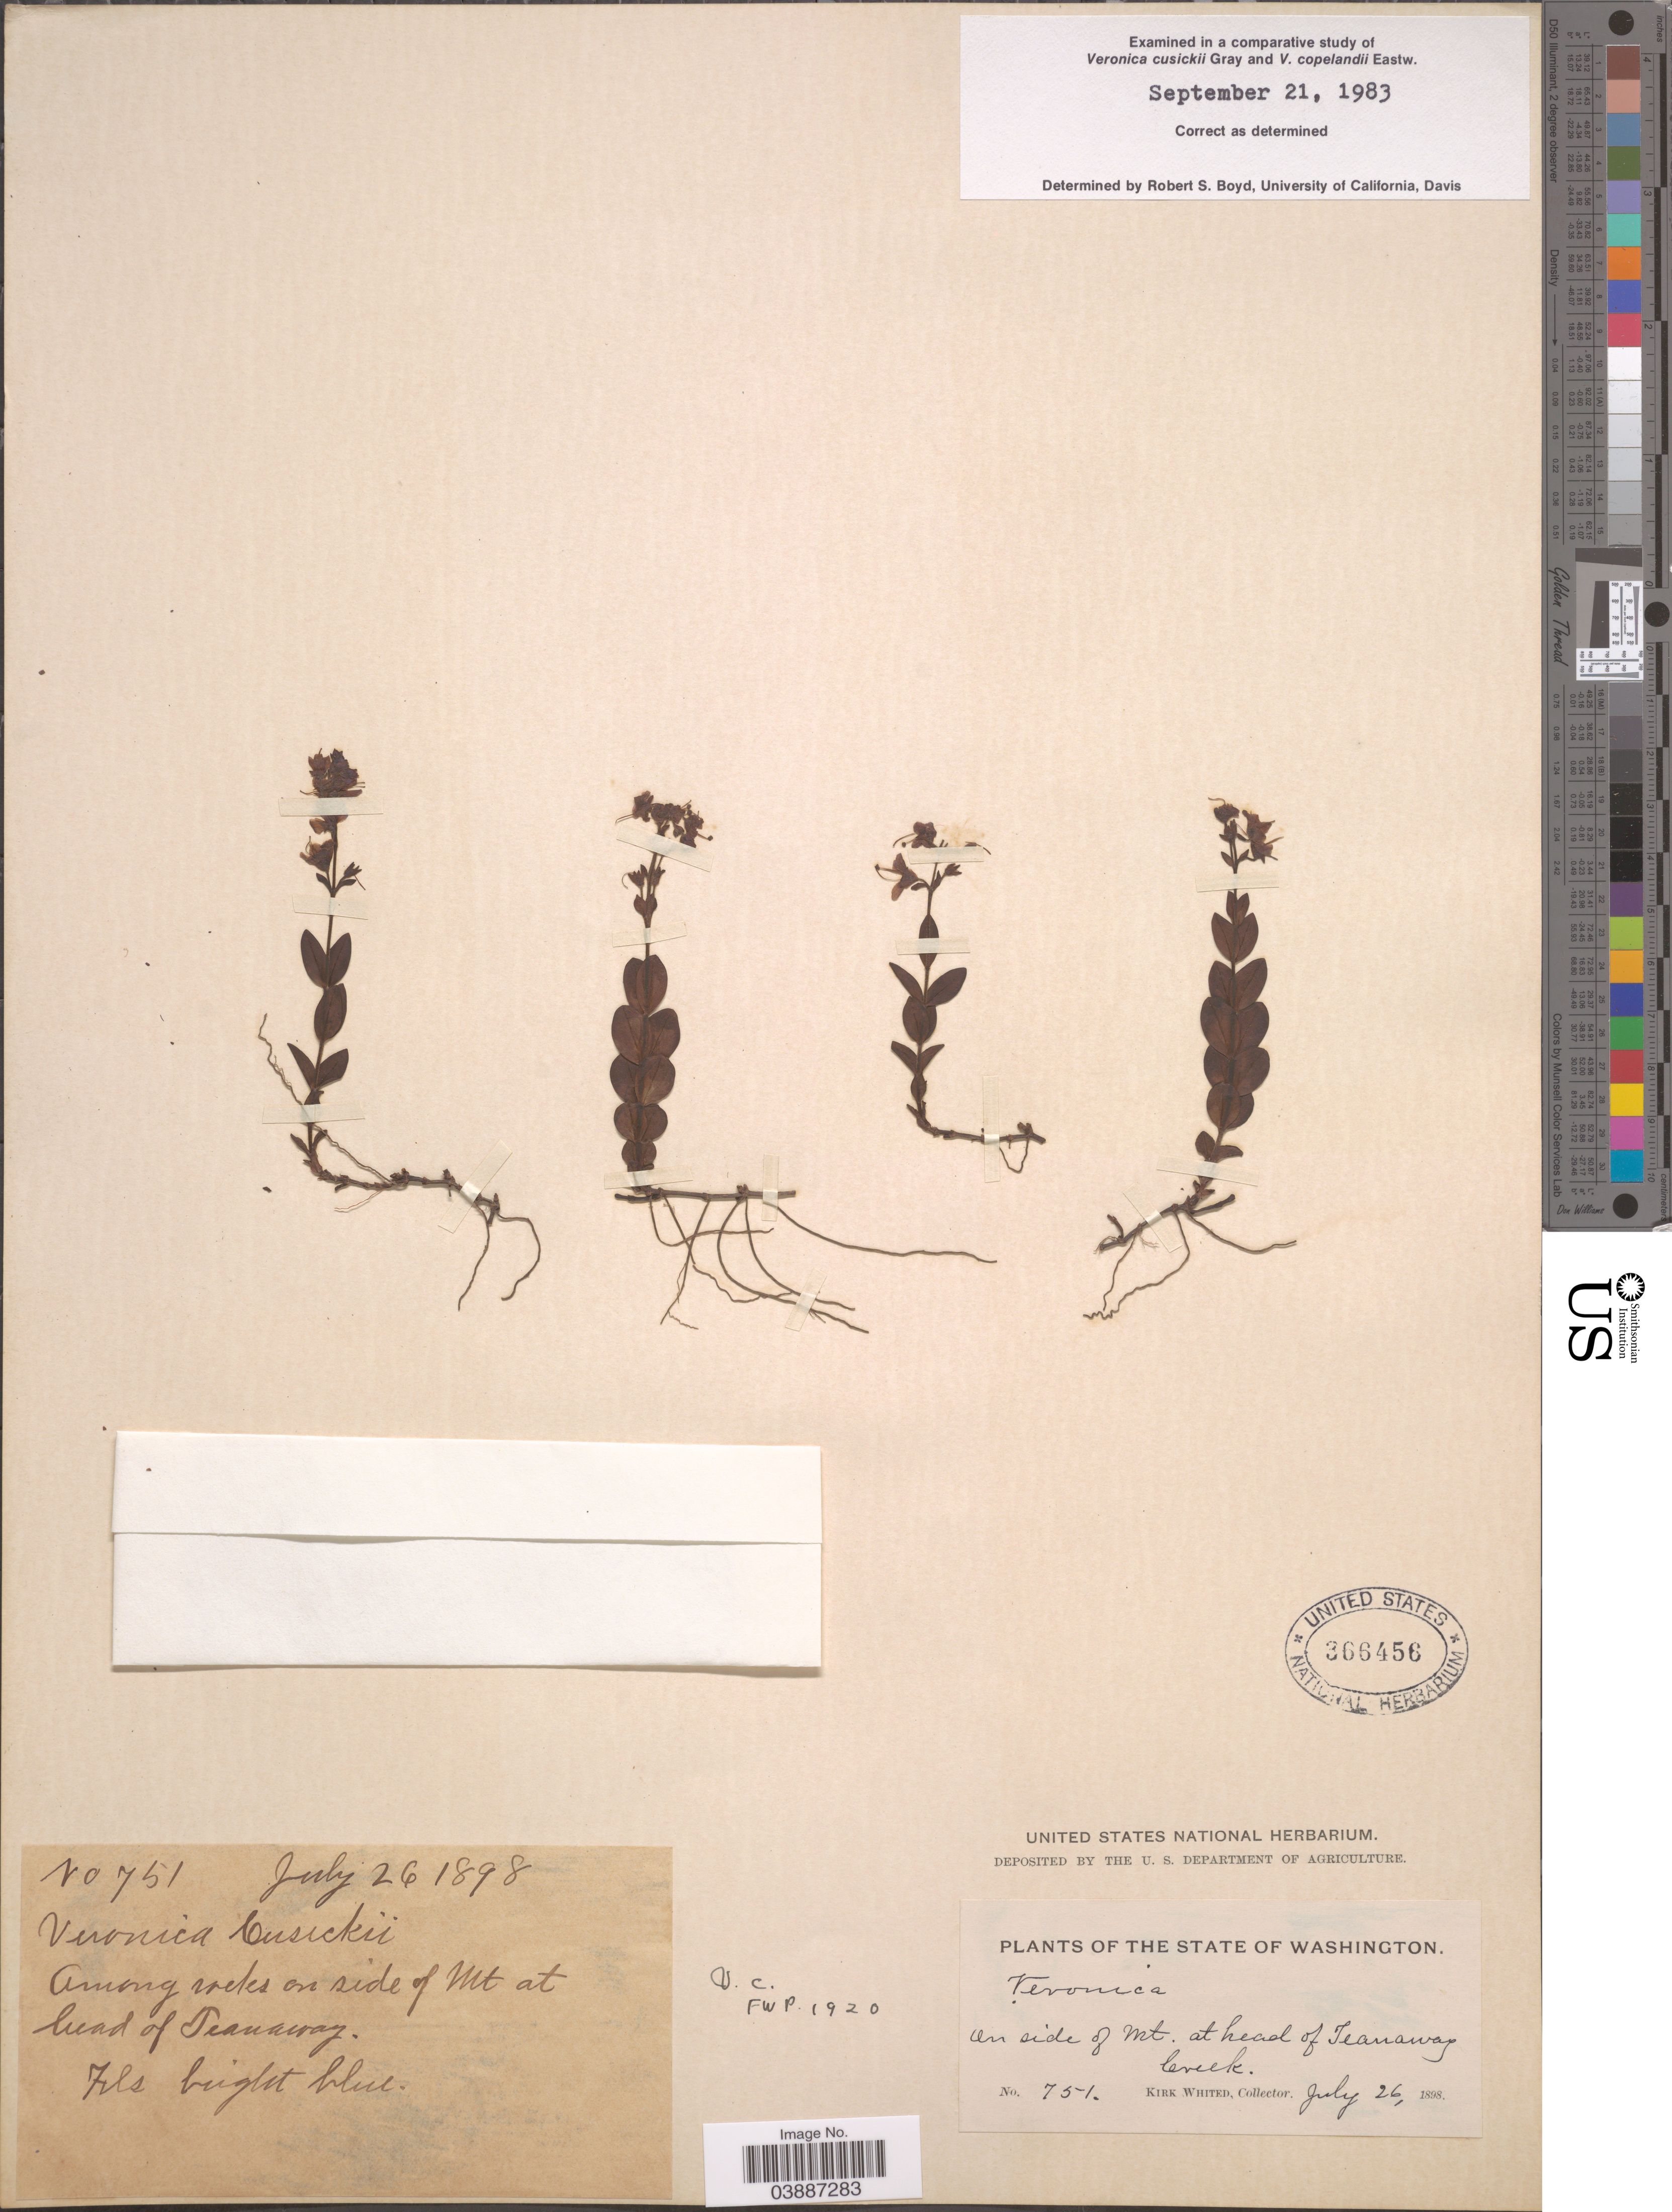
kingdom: Plantae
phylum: Tracheophyta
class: Magnoliopsida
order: Lamiales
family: Plantaginaceae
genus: Veronica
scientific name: Veronica cusickii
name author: A. Gray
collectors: K. Whited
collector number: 751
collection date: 1898-07-26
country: United States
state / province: Washington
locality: On side of Mt. at head of Teanaway Creek.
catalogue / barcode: US 366456